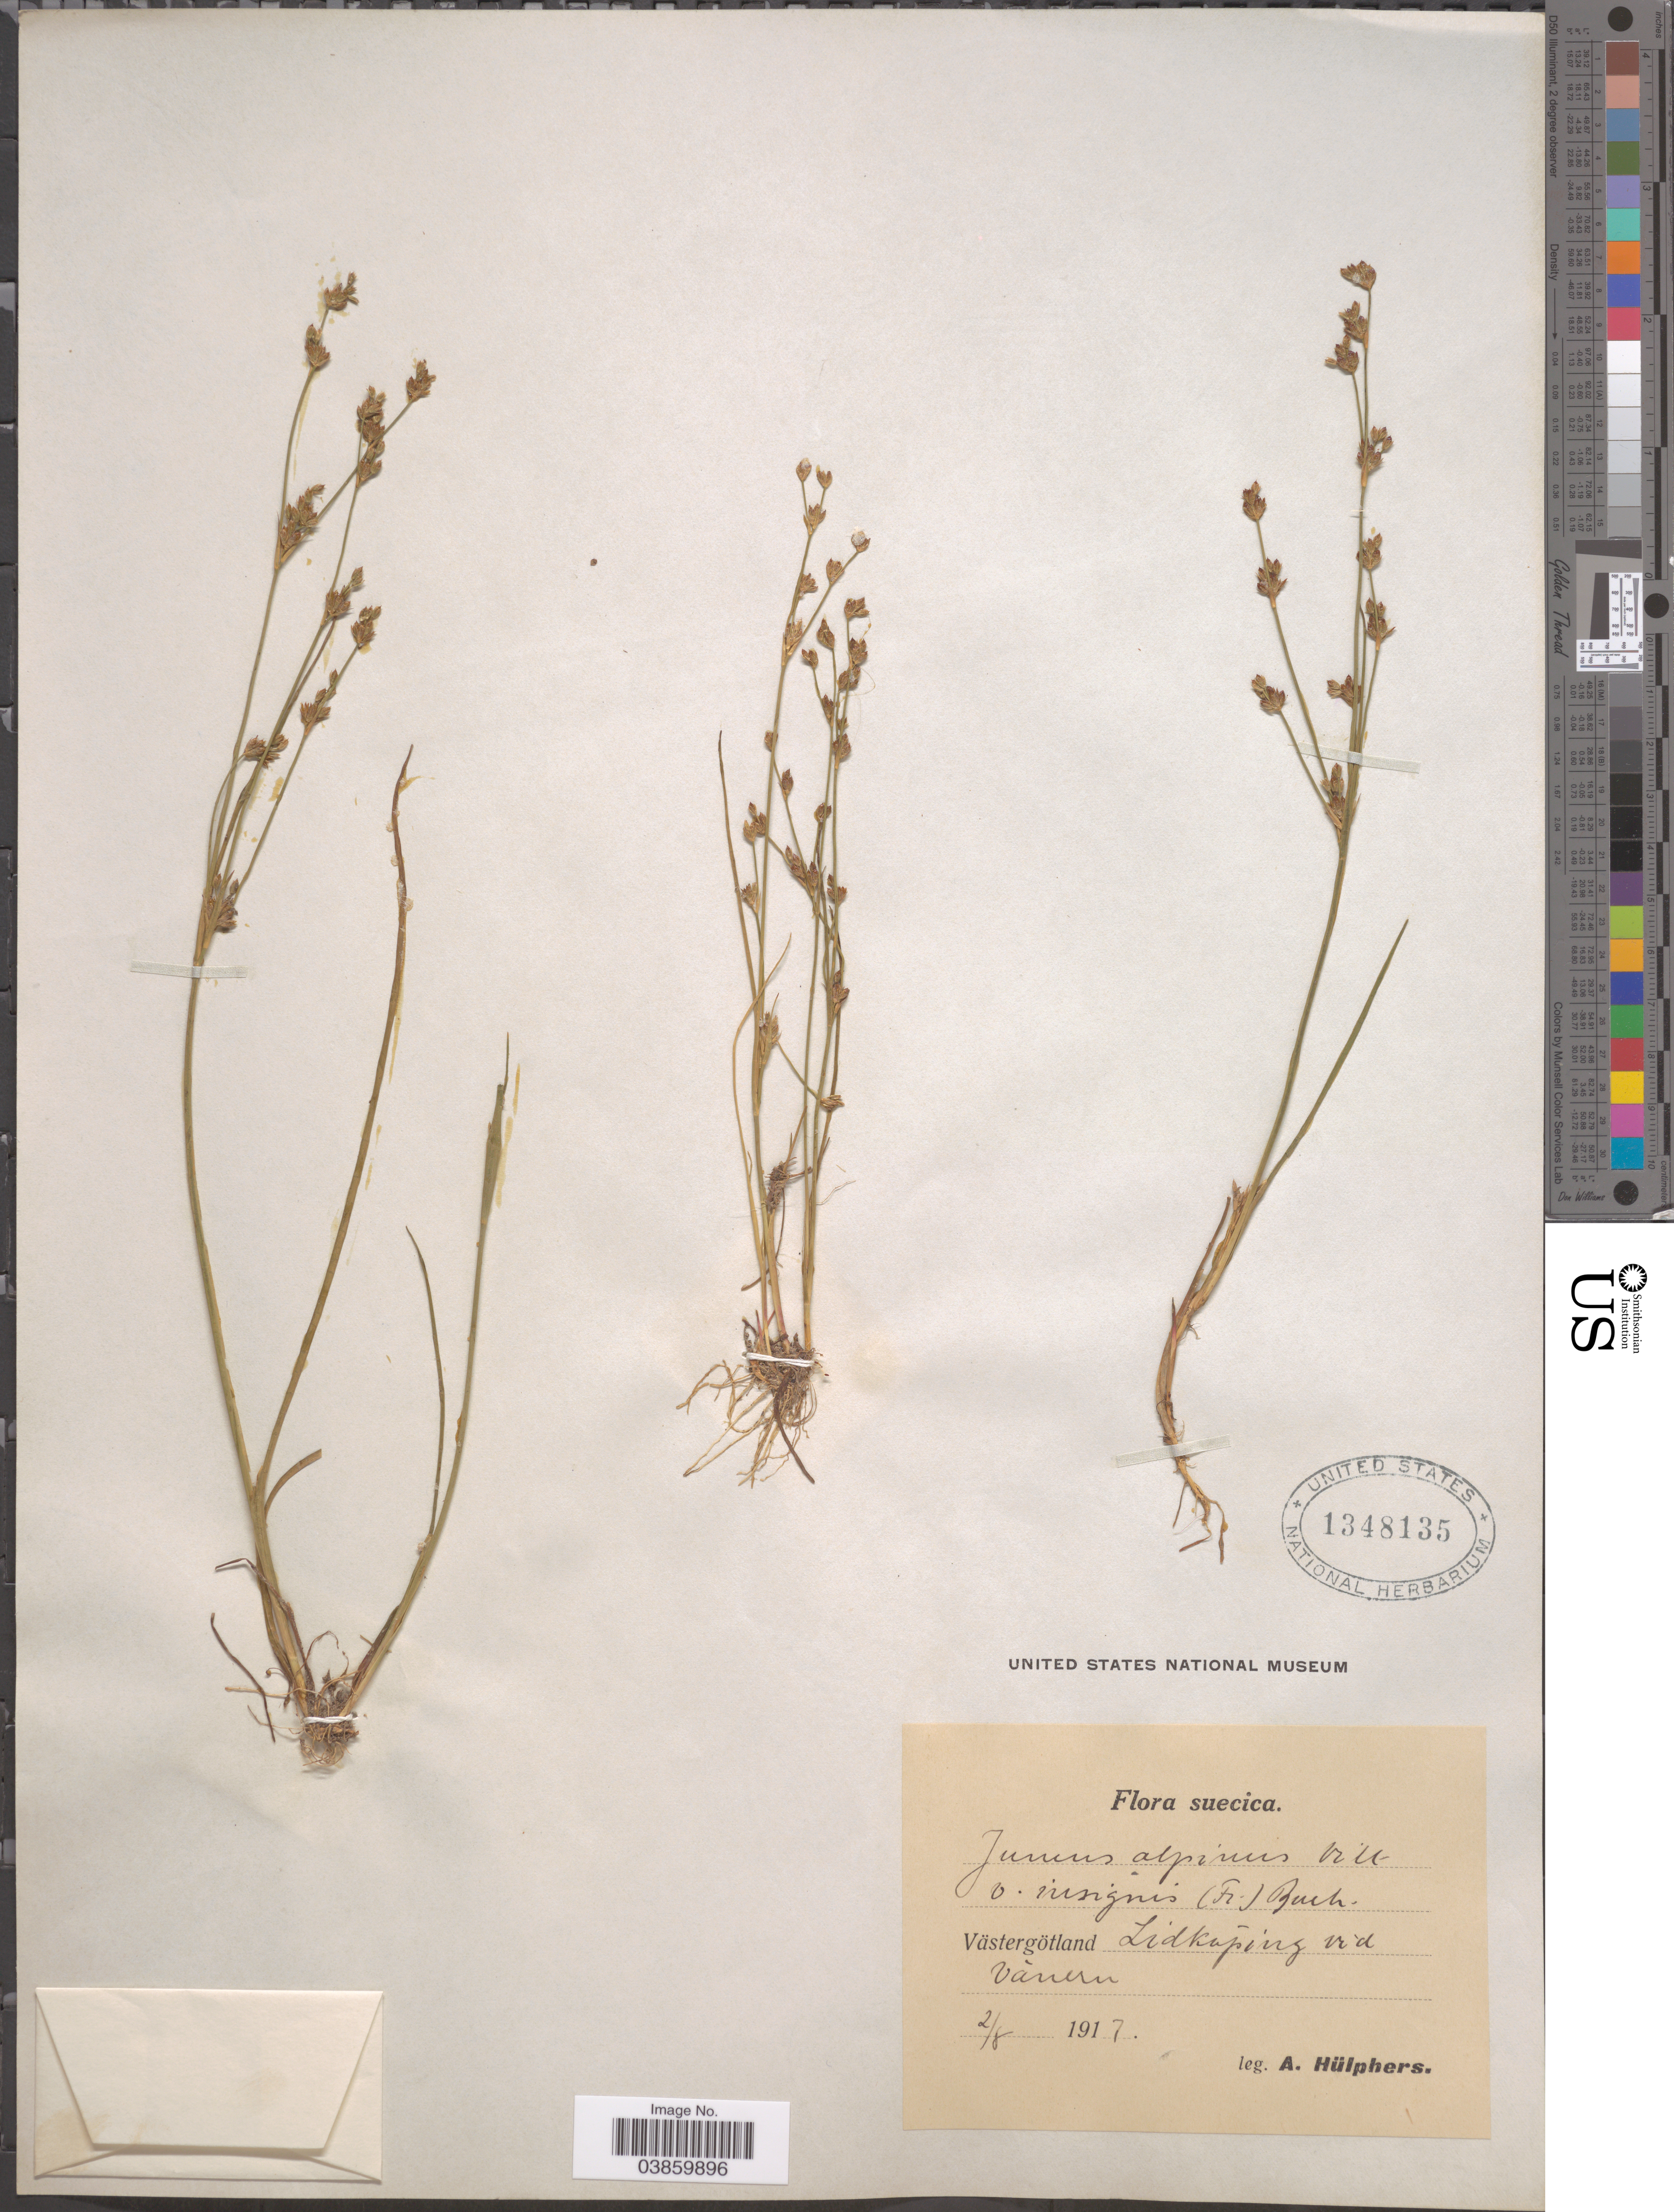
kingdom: Plantae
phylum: Tracheophyta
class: Liliopsida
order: Poales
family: Juncaceae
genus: Juncus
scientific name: Juncus alpinus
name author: Vill.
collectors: A. Hülphers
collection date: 1917-08-02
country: Sweden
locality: Västergötland Lidkáping via Vánern.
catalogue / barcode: US 1348135